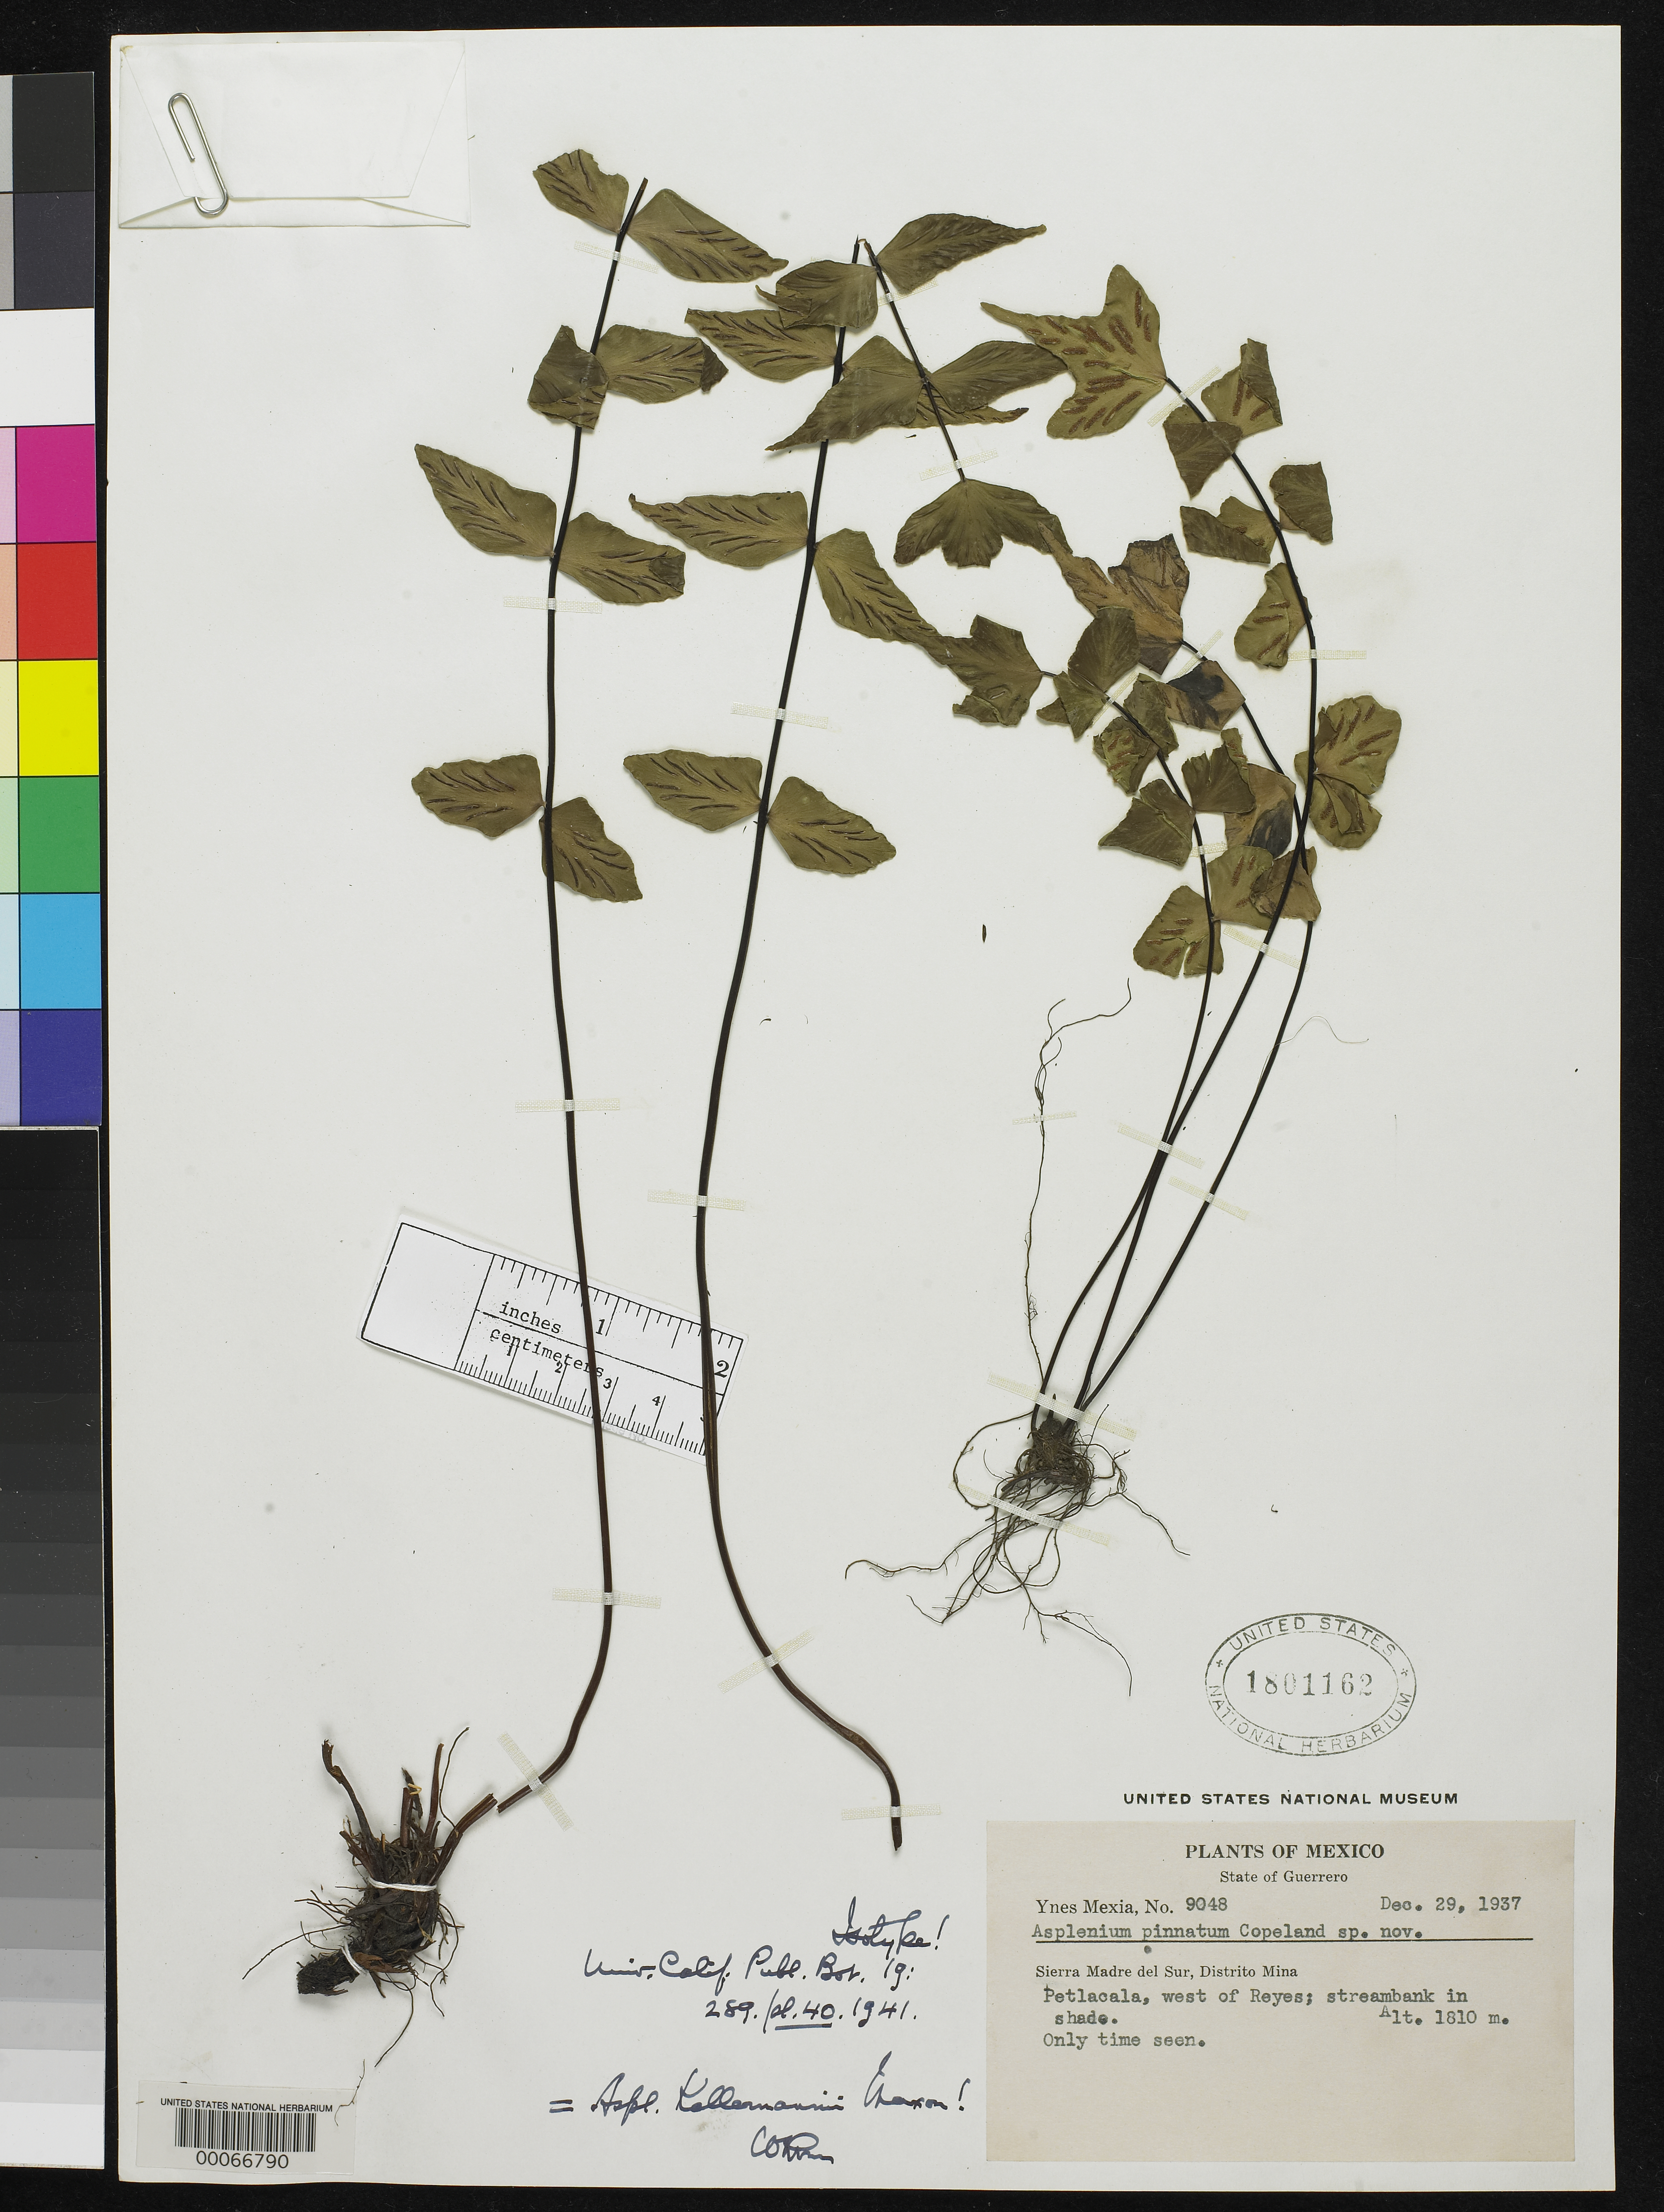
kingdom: Plantae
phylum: Tracheophyta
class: Polypodiopsida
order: Polypodiales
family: Aspleniaceae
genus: Asplenium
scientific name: Asplenium pinnatum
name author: Copel.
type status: Isotype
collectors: Y. Mexia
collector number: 9048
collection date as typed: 29 Dec 1937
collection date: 1937-12-29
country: Mexico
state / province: Guerrero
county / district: Mina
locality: Sierra Madre del Sur, Petlacala, W of Reyes.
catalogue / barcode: US 1801162